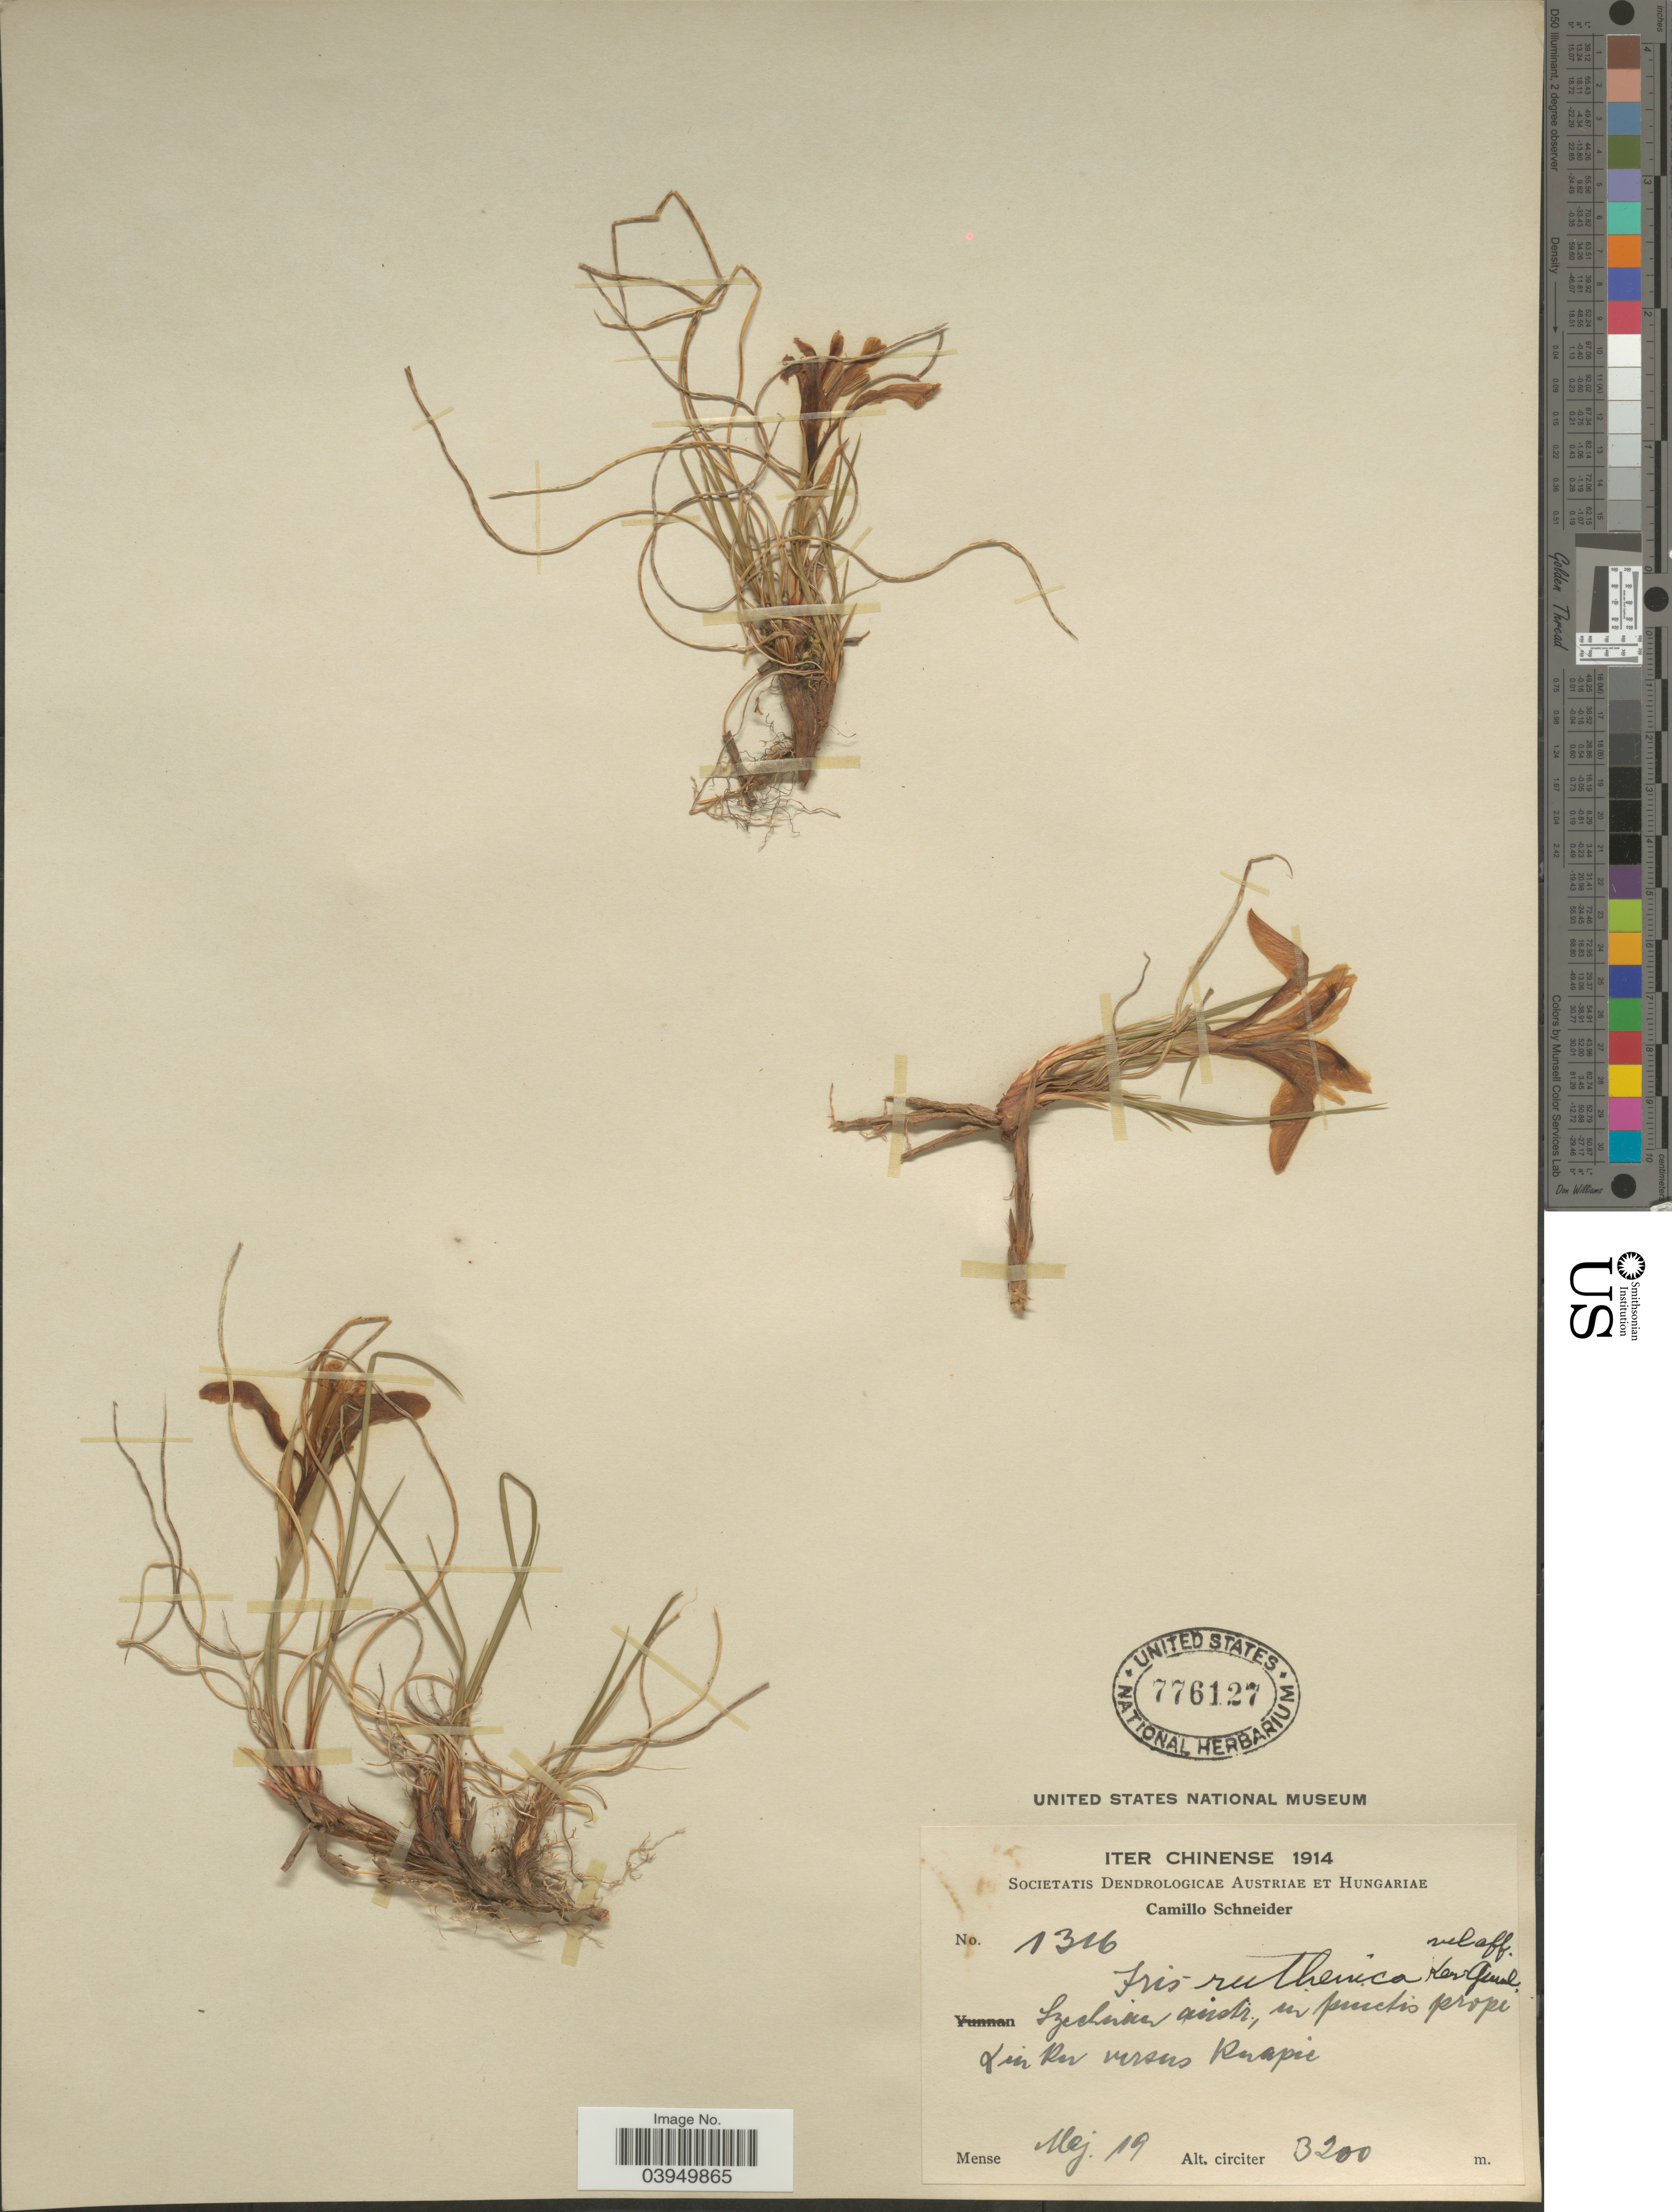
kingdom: Plantae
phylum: Tracheophyta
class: Liliopsida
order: Asparagales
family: Iridaceae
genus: Iris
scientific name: Iris ruthenica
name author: Ker Gawl.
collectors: C. K. Schneider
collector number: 1316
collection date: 1914-05-19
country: China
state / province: Sichuan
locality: Iter Chinense. Szechuan austr., in pinctis prope Lin Ror [interpreted] versus Ruapei. [interpreted]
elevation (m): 3200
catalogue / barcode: US 776127